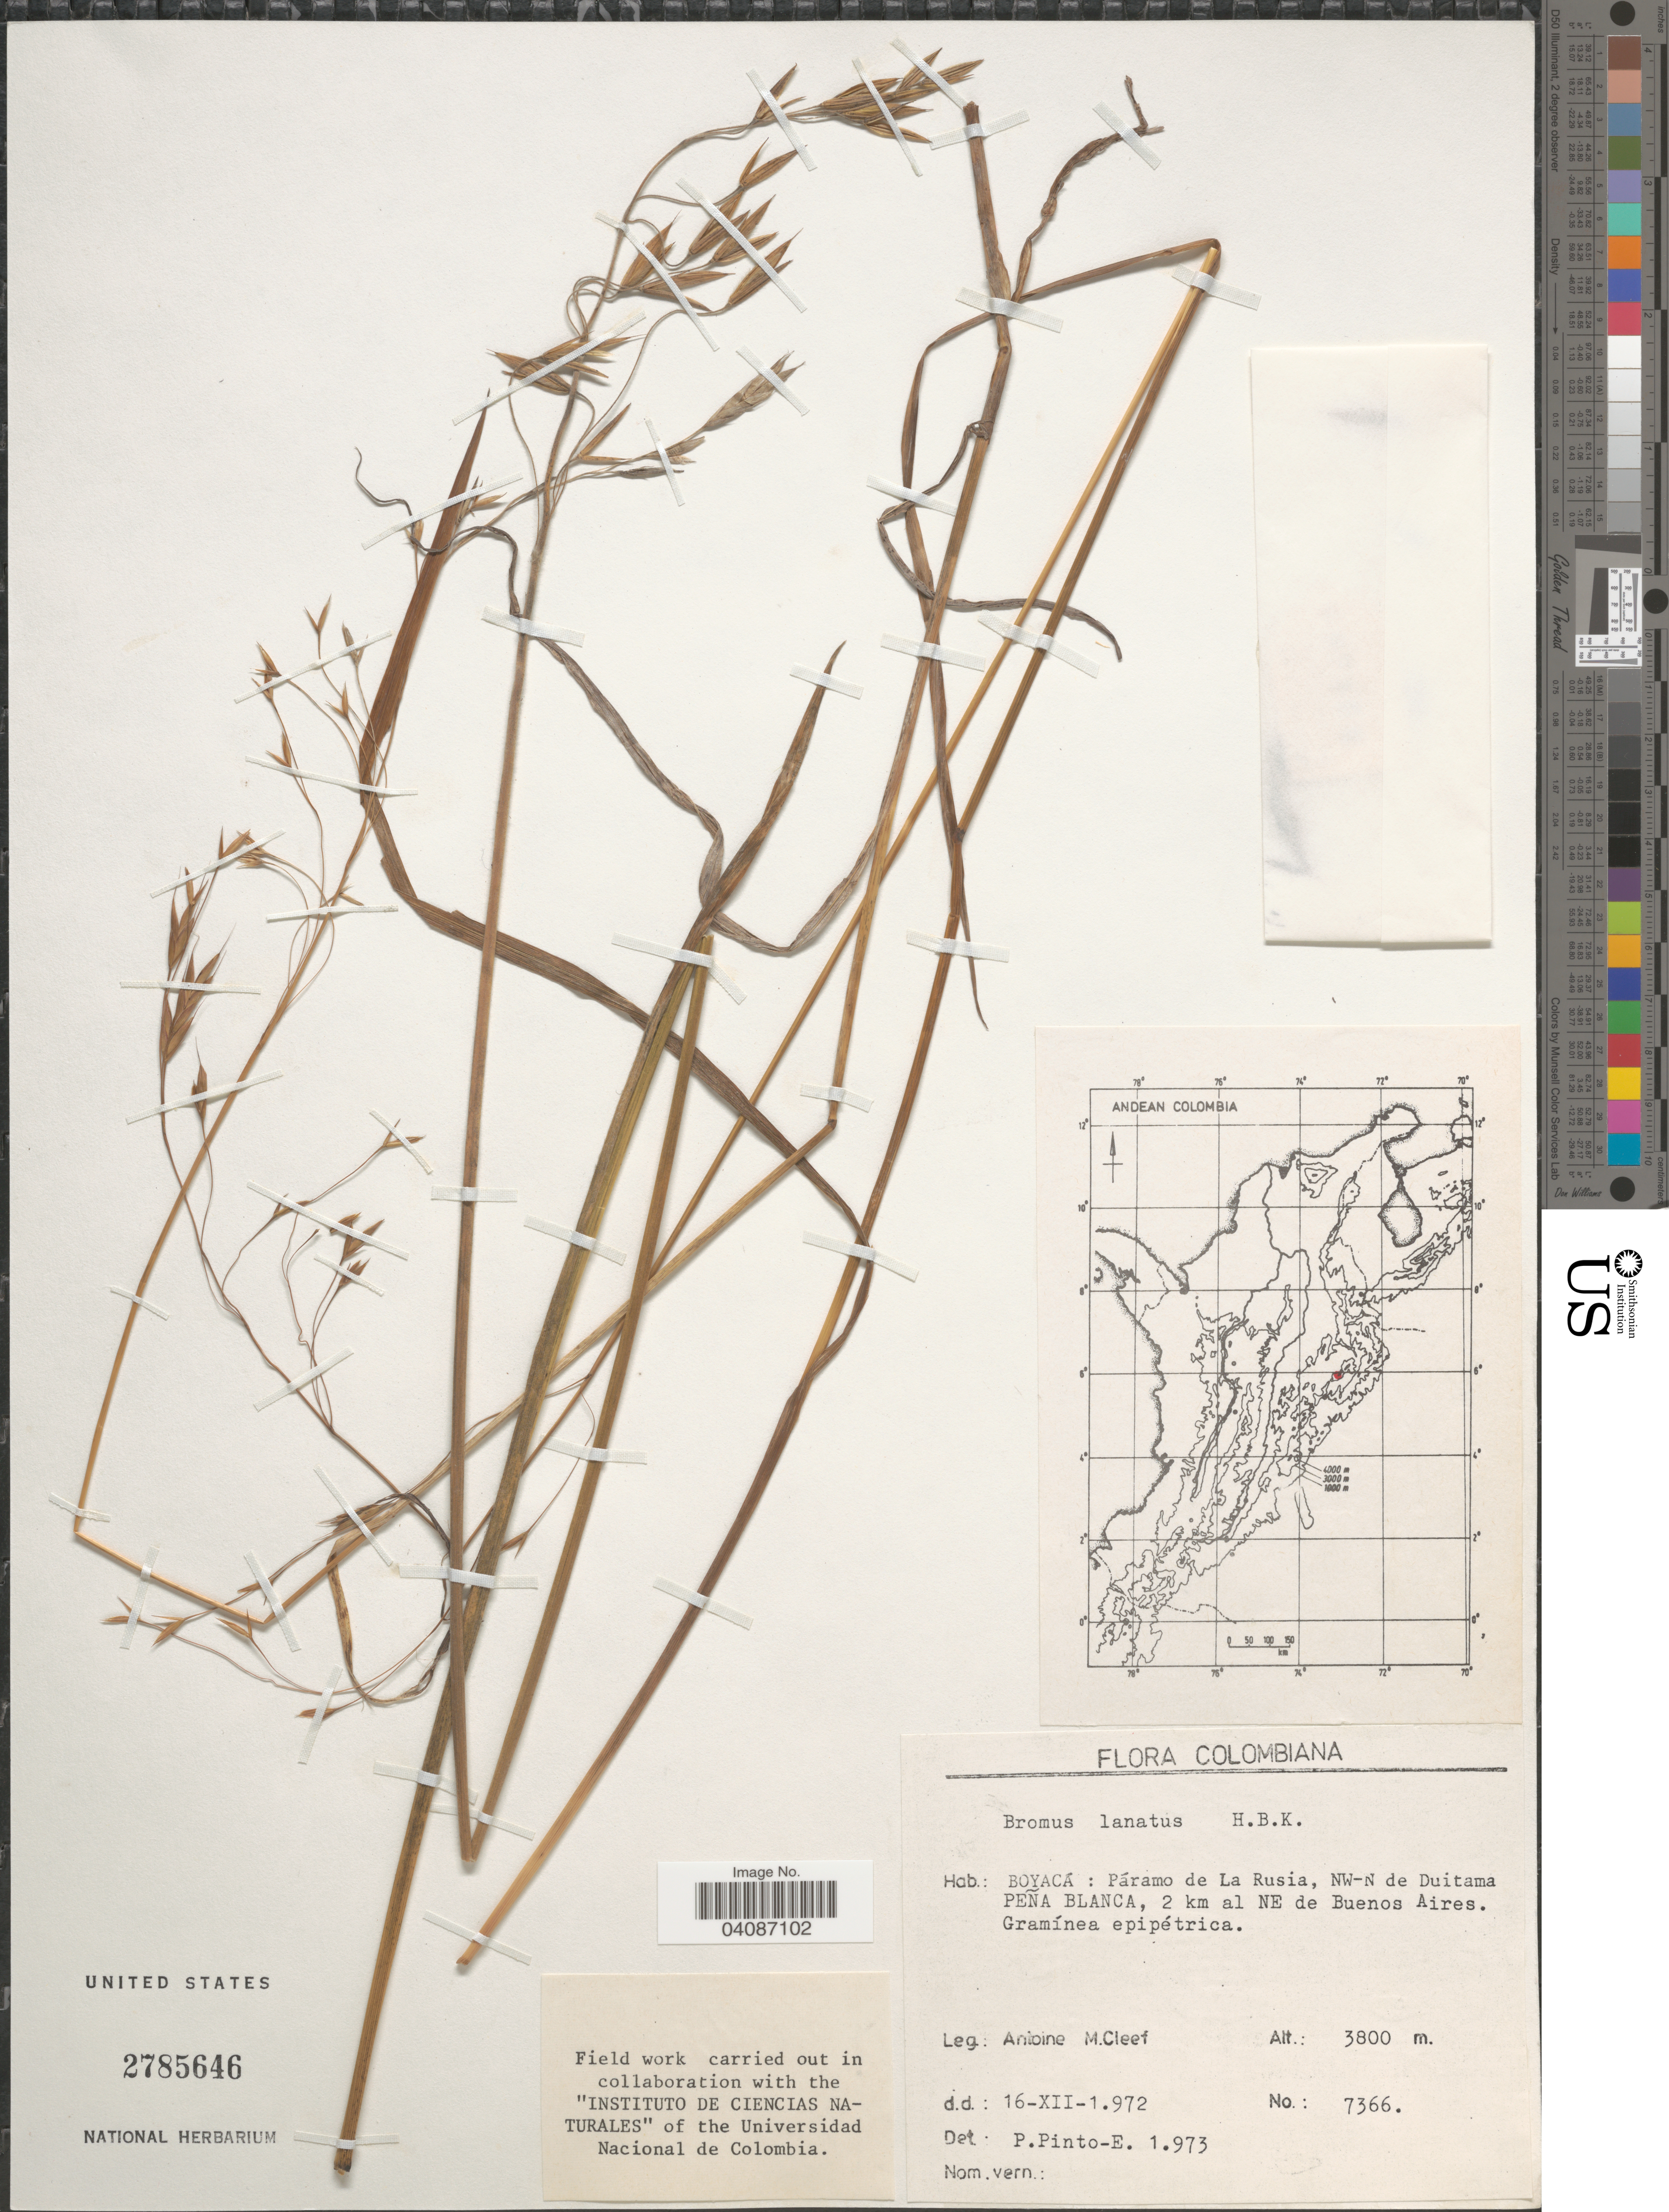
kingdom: Plantae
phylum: Tracheophyta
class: Liliopsida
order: Poales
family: Poaceae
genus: Bromus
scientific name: Bromus lanatus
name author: Kunth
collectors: A. M. Cleef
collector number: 7366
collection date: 1972-12-16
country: Colombia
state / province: Boyacá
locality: Páramo de La Rusia, NW-N de Duitama Peña Blanca, 2 km al NE de Buenos Aires.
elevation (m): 3800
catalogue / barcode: US 2785646